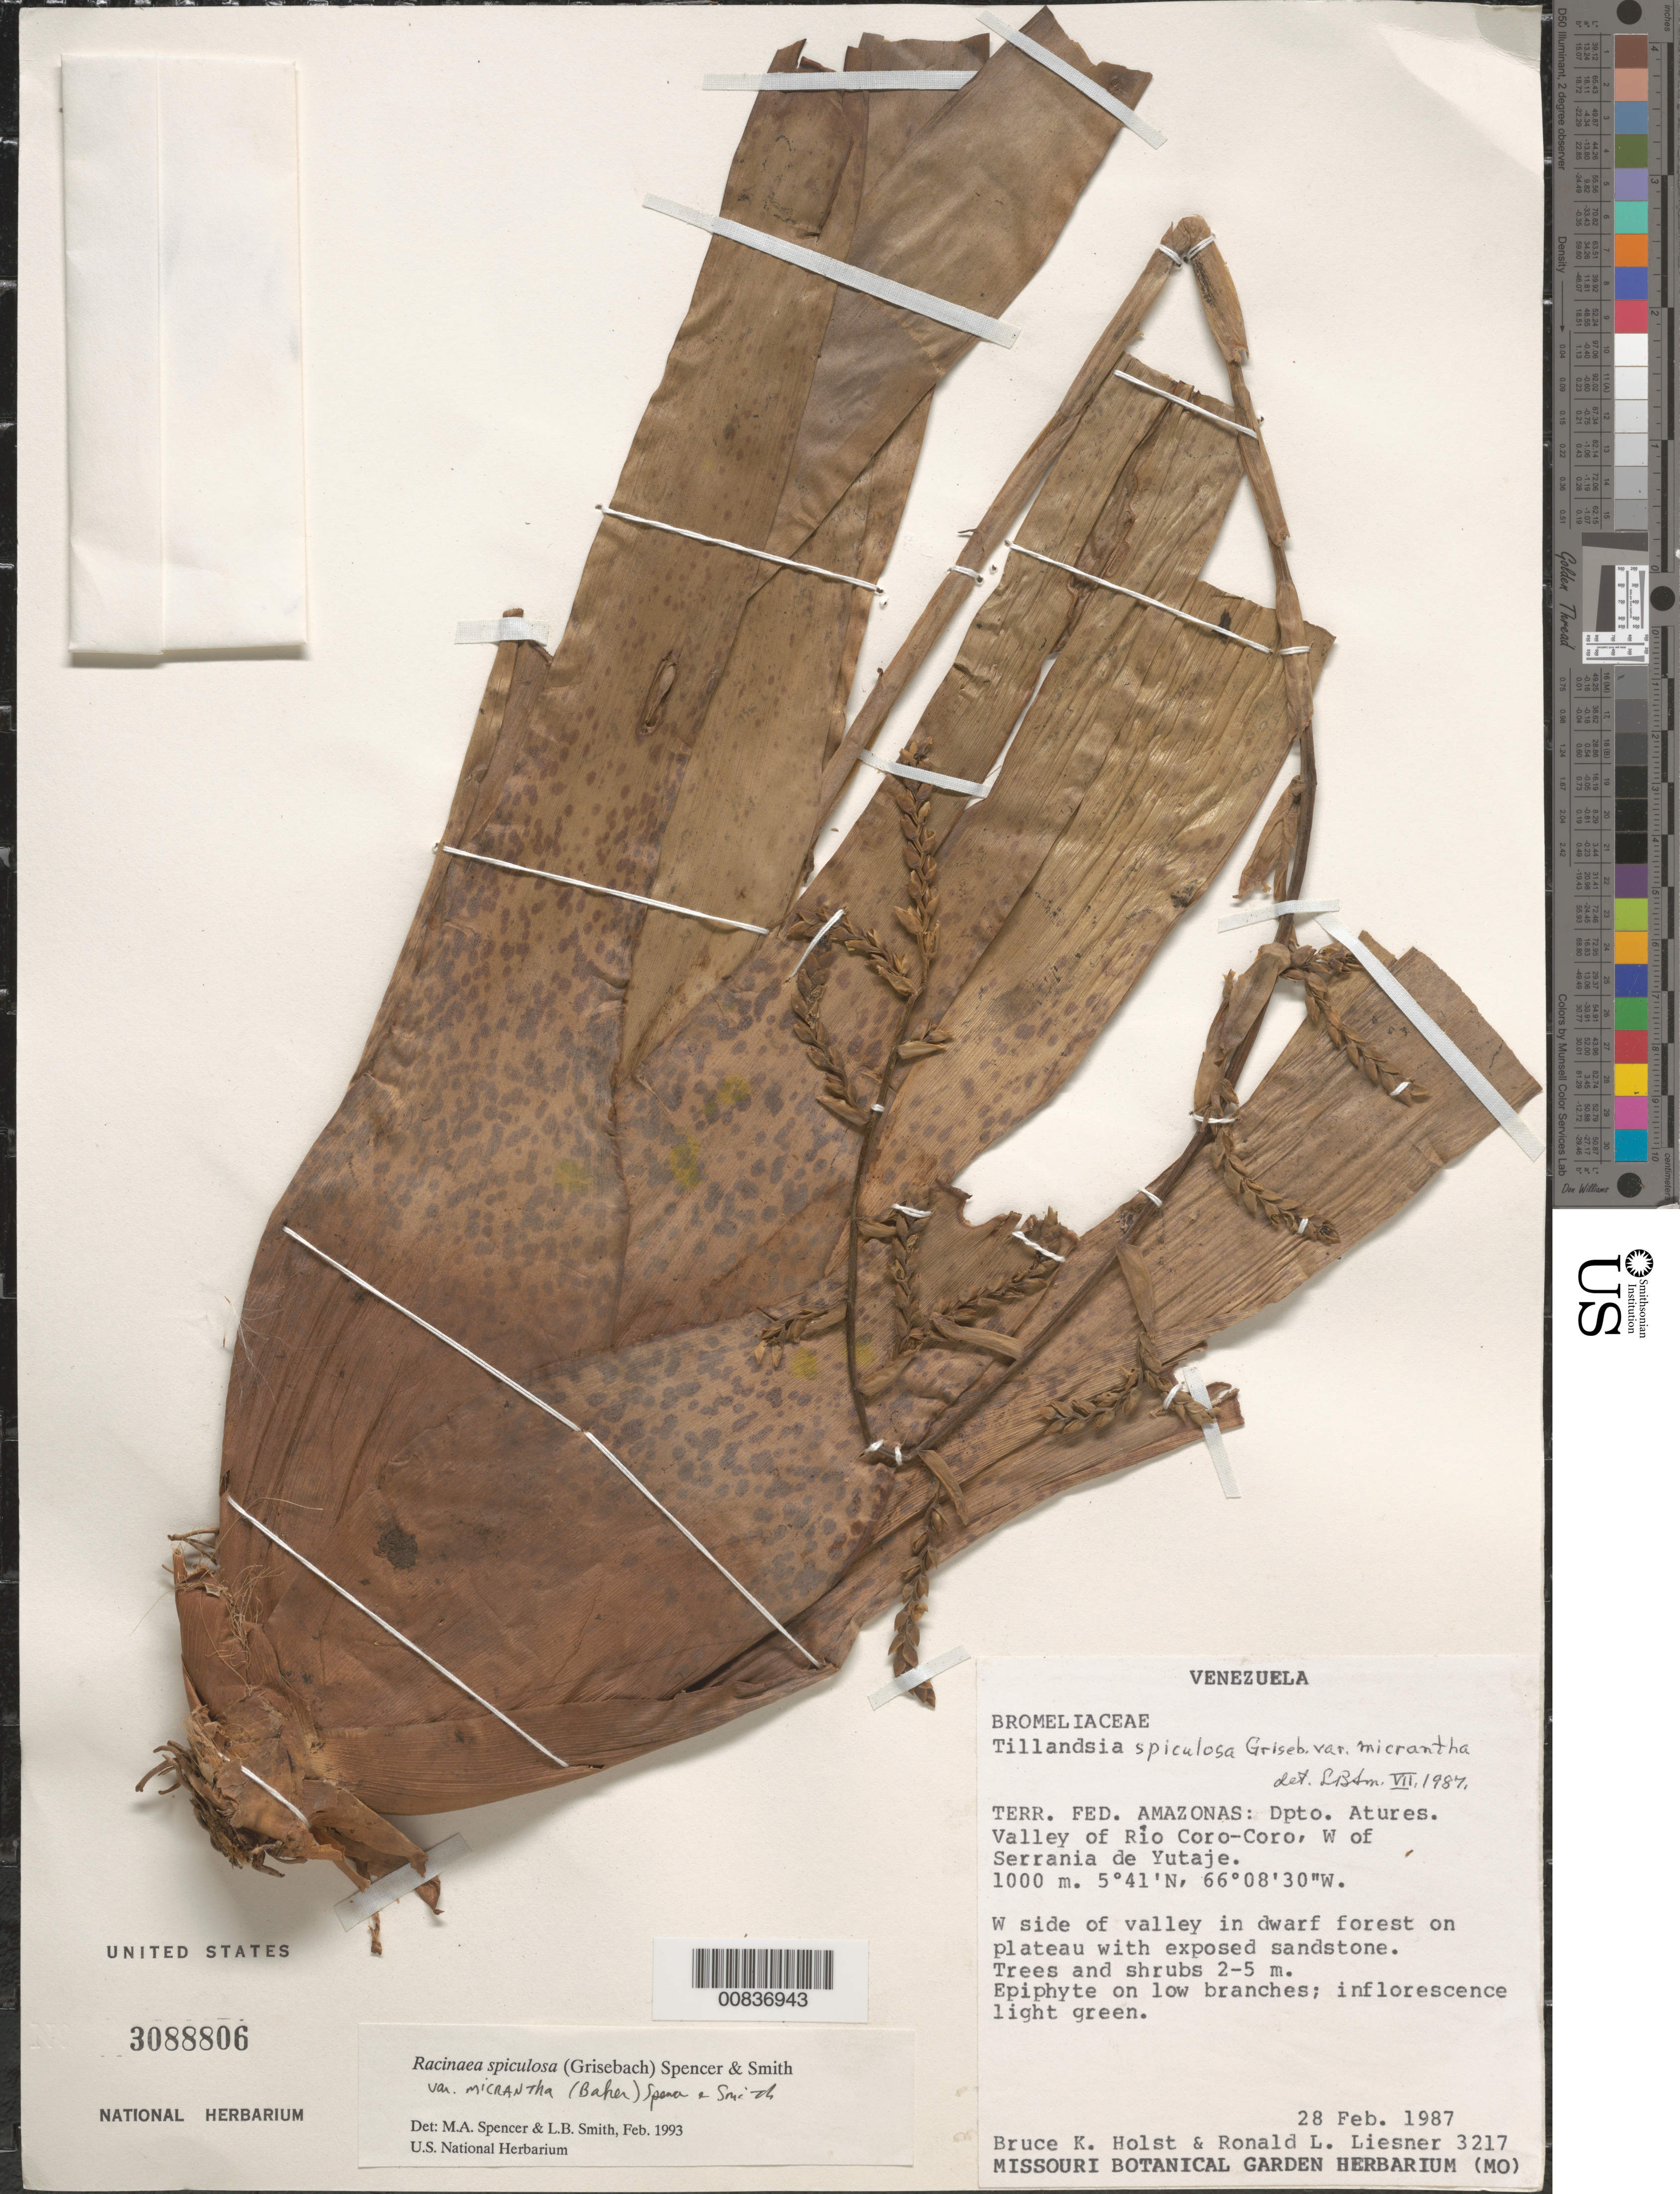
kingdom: Plantae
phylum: Tracheophyta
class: Liliopsida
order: Poales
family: Bromeliaceae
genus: Racinaea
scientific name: Racinaea spiculosa var. micrantha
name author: (Baker) M.A. Spencer & L.B. Sm.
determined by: Spencer, M. A.; Smith, L. B.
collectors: B. Holst & R. L. Liesner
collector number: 3217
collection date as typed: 28-Feb-87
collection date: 1987-02-28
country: Venezuela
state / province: Amazonas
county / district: Atures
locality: Río Coro-Coro valley, W of Serrania de Yutajé, west side of valley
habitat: Plateau on W side of valley; with exposed sandstone, trees and shrubs 2-5 m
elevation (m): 1000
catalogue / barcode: US 3088806